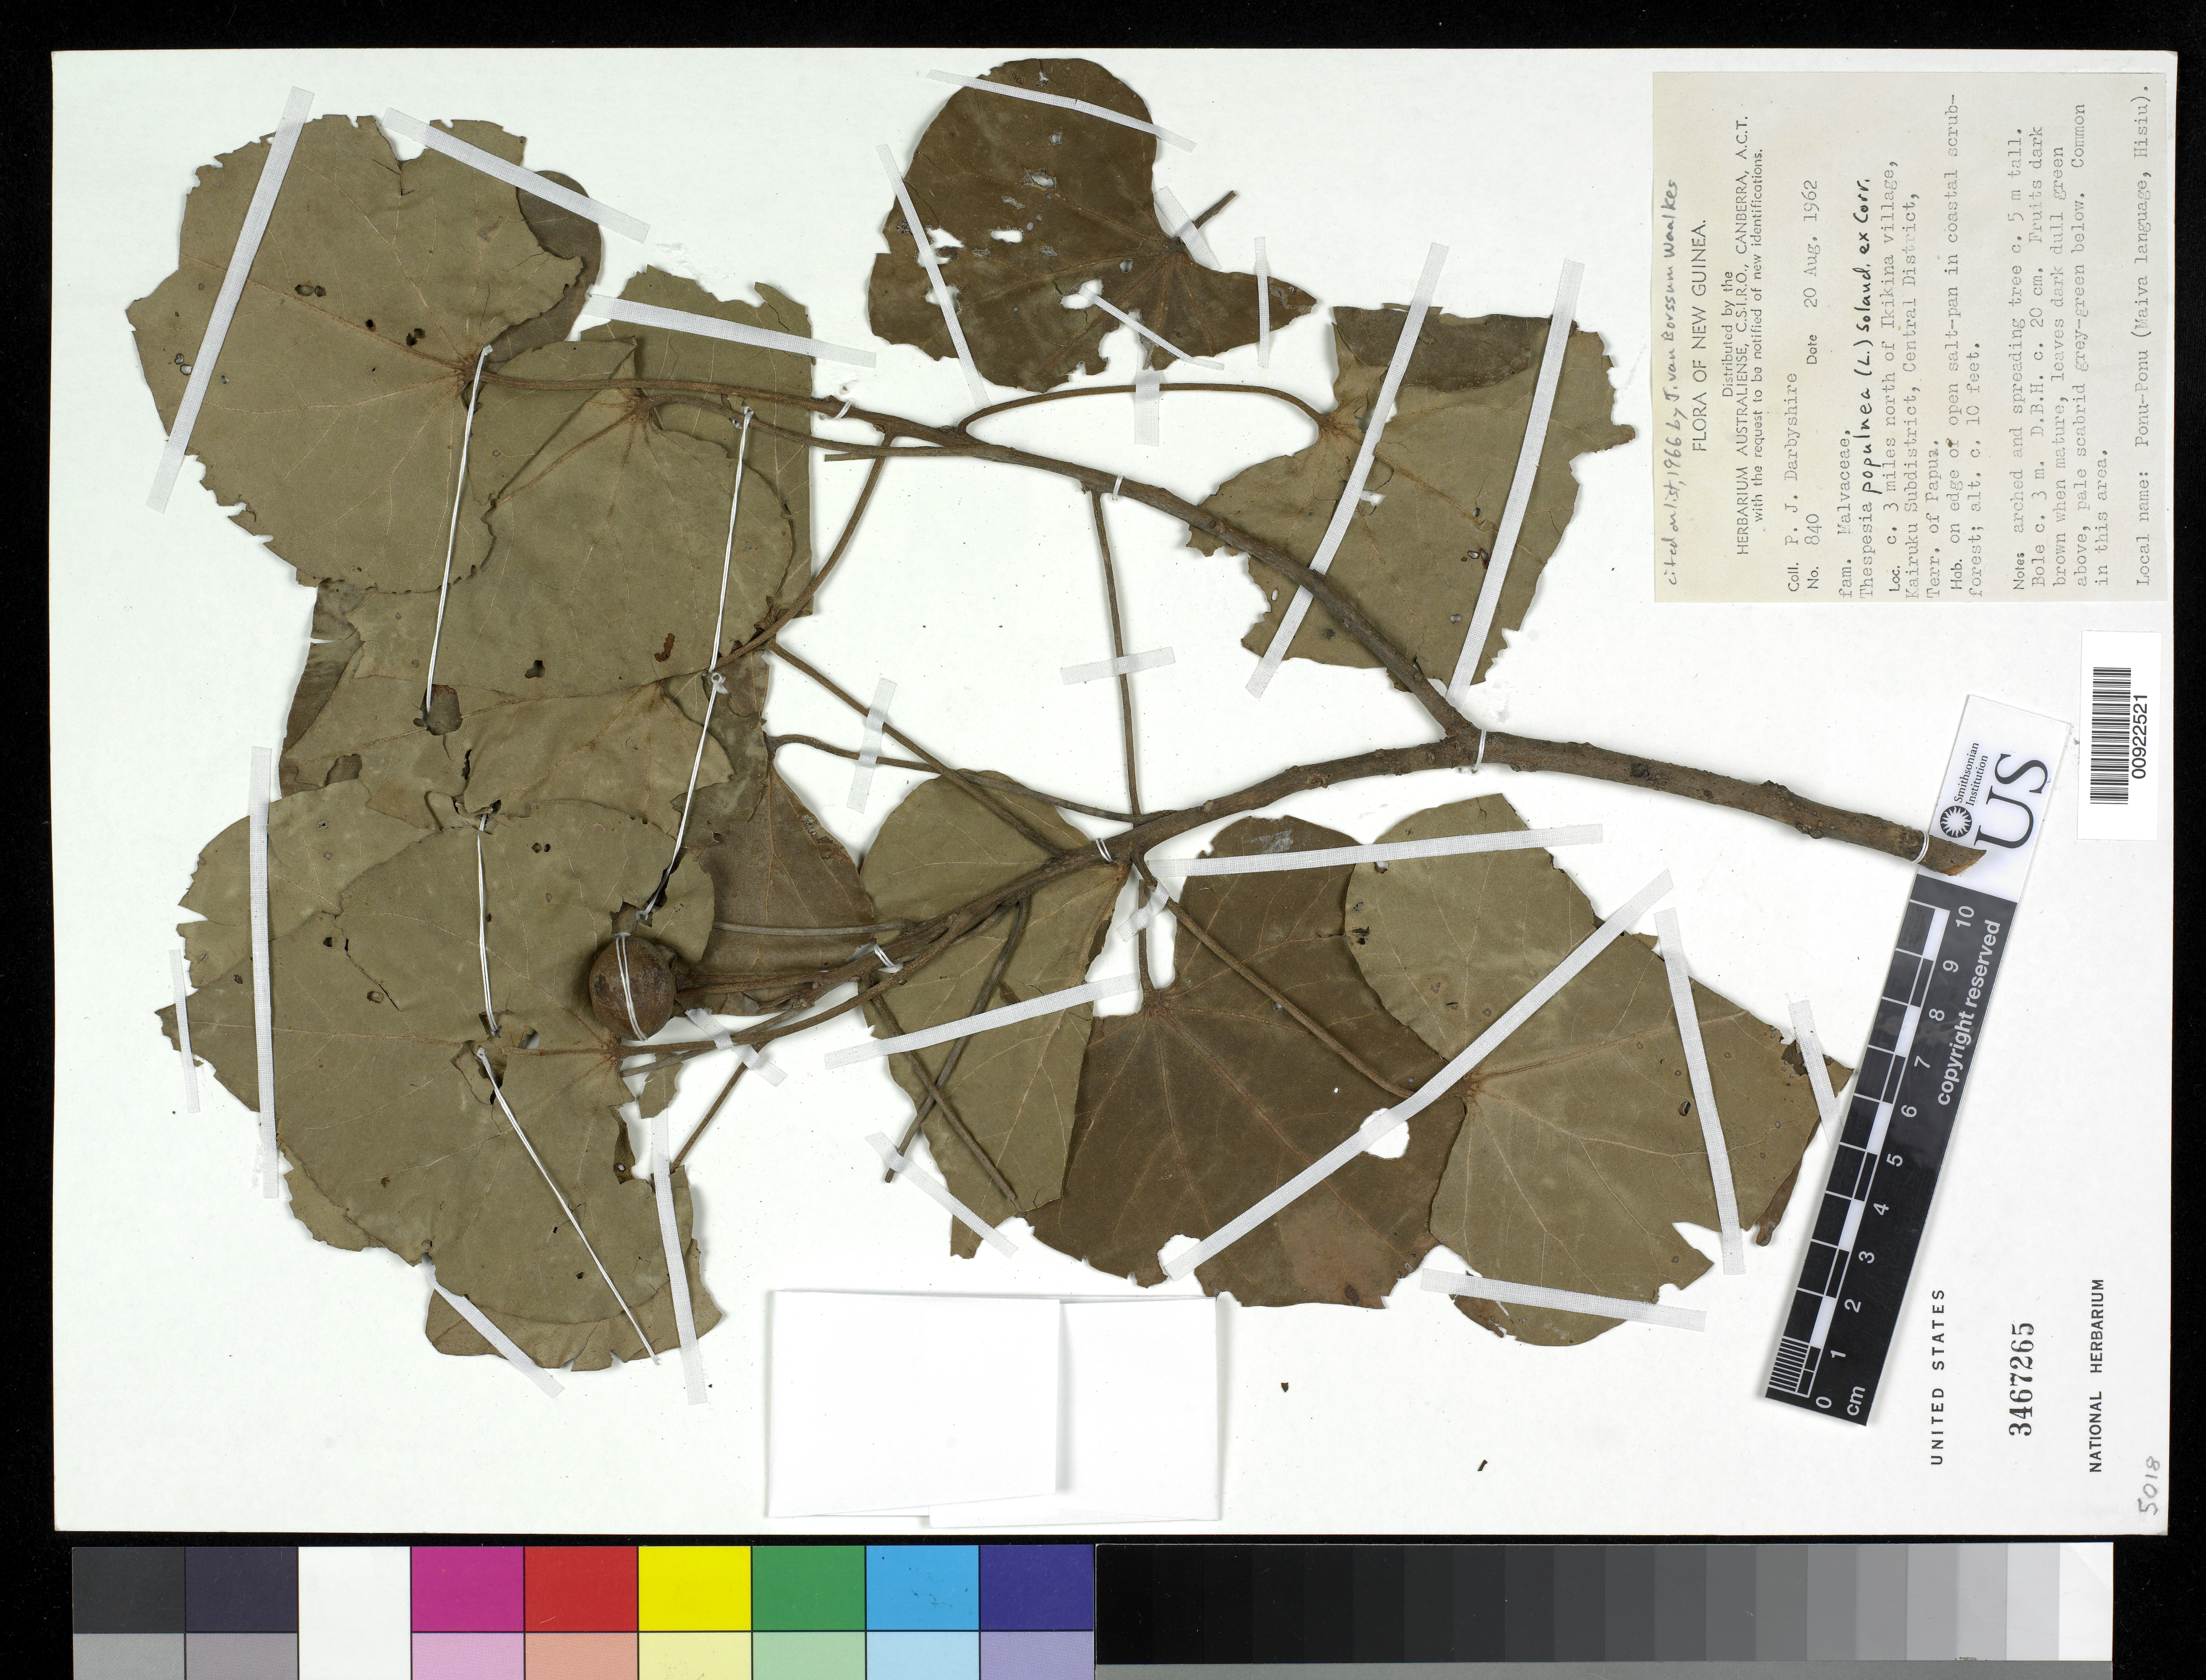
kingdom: Plantae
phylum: Tracheophyta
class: Magnoliopsida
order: Malvales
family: Malvaceae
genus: Thespesia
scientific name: Thespesia populneoides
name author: (Roxb.) Kostel.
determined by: Areces Berazaín, F.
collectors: P. Darbyshire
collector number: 840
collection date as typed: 20 Aug 1962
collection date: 1962-08-20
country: Papua New Guinea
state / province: Central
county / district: Kairuku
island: New Guinea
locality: Three miles north of Ikikina village, Kairuku Subdistrict, Central District, Terr. Of Papua.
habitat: Edge of open salt-pan in coastal scrub-forest.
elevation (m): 3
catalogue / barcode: US 3467265